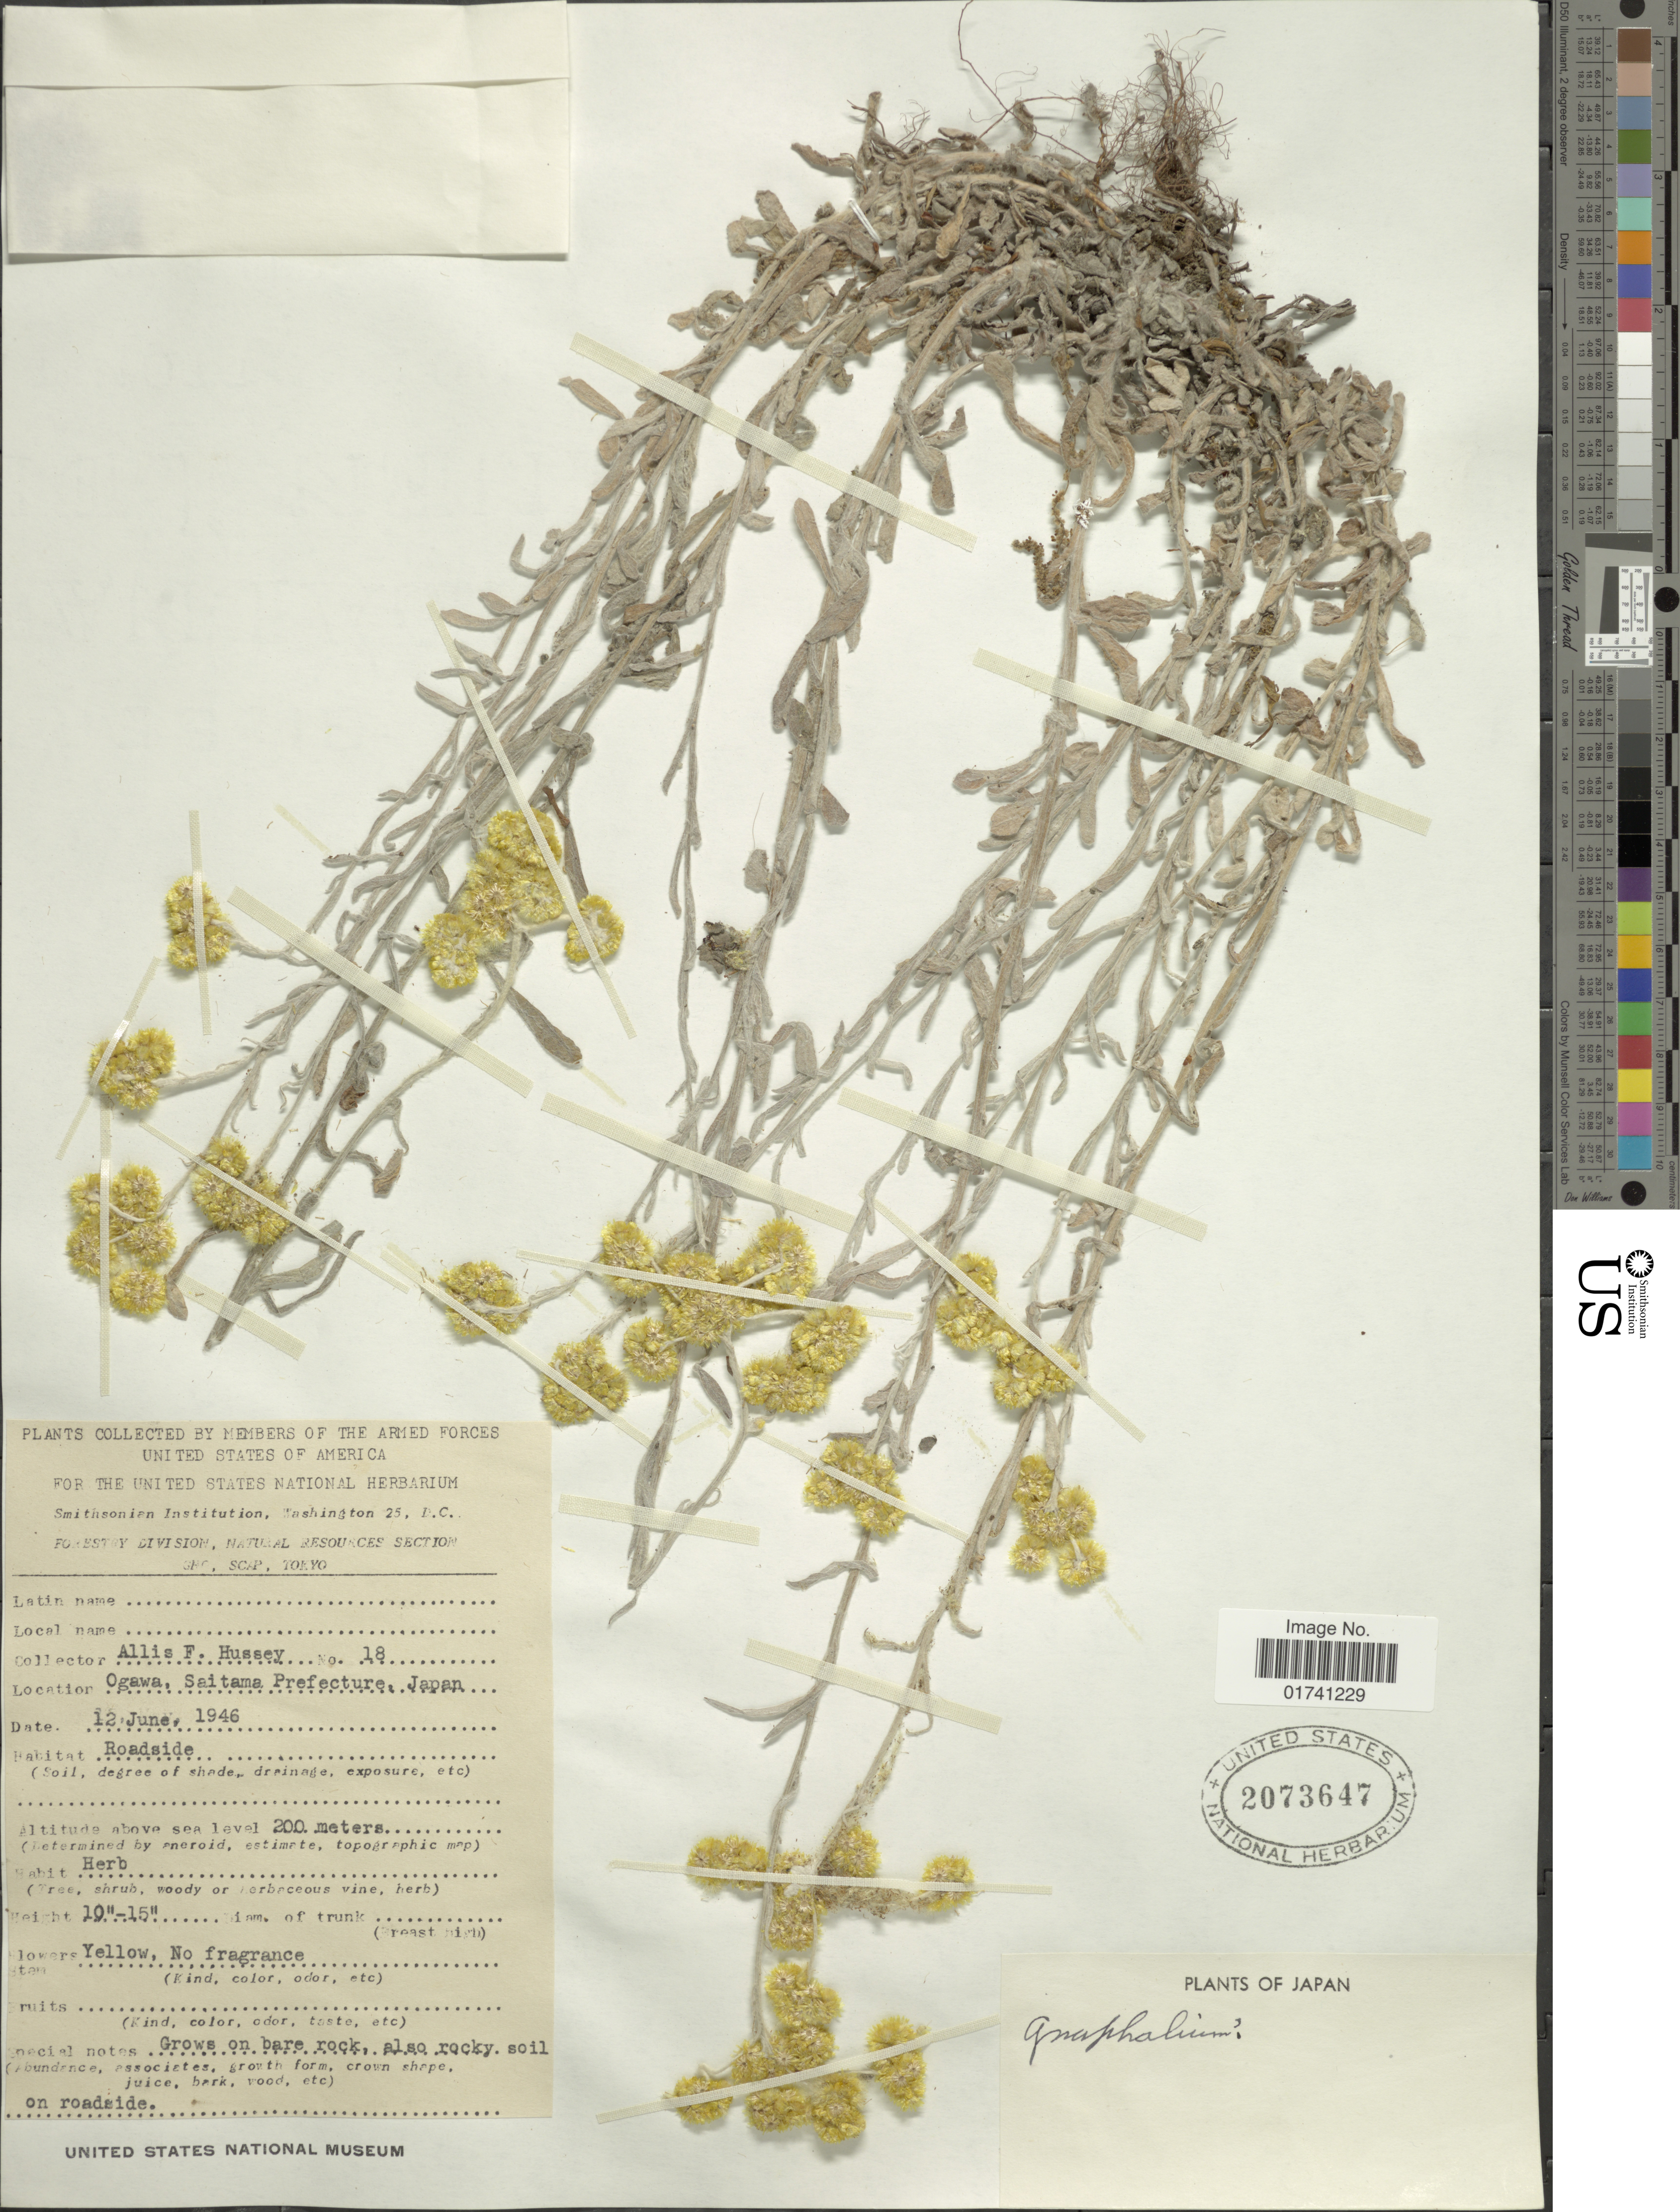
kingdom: Plantae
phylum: Tracheophyta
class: Magnoliopsida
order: Asterales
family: Asteraceae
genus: Laphangium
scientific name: Laphangium affine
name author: (D. Don) Tzvelev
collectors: A. Hussey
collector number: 18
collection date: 1946-06-12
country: Japan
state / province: Saitama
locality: Ogawa, Saitama Prefecture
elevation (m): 200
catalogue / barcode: US 2073647